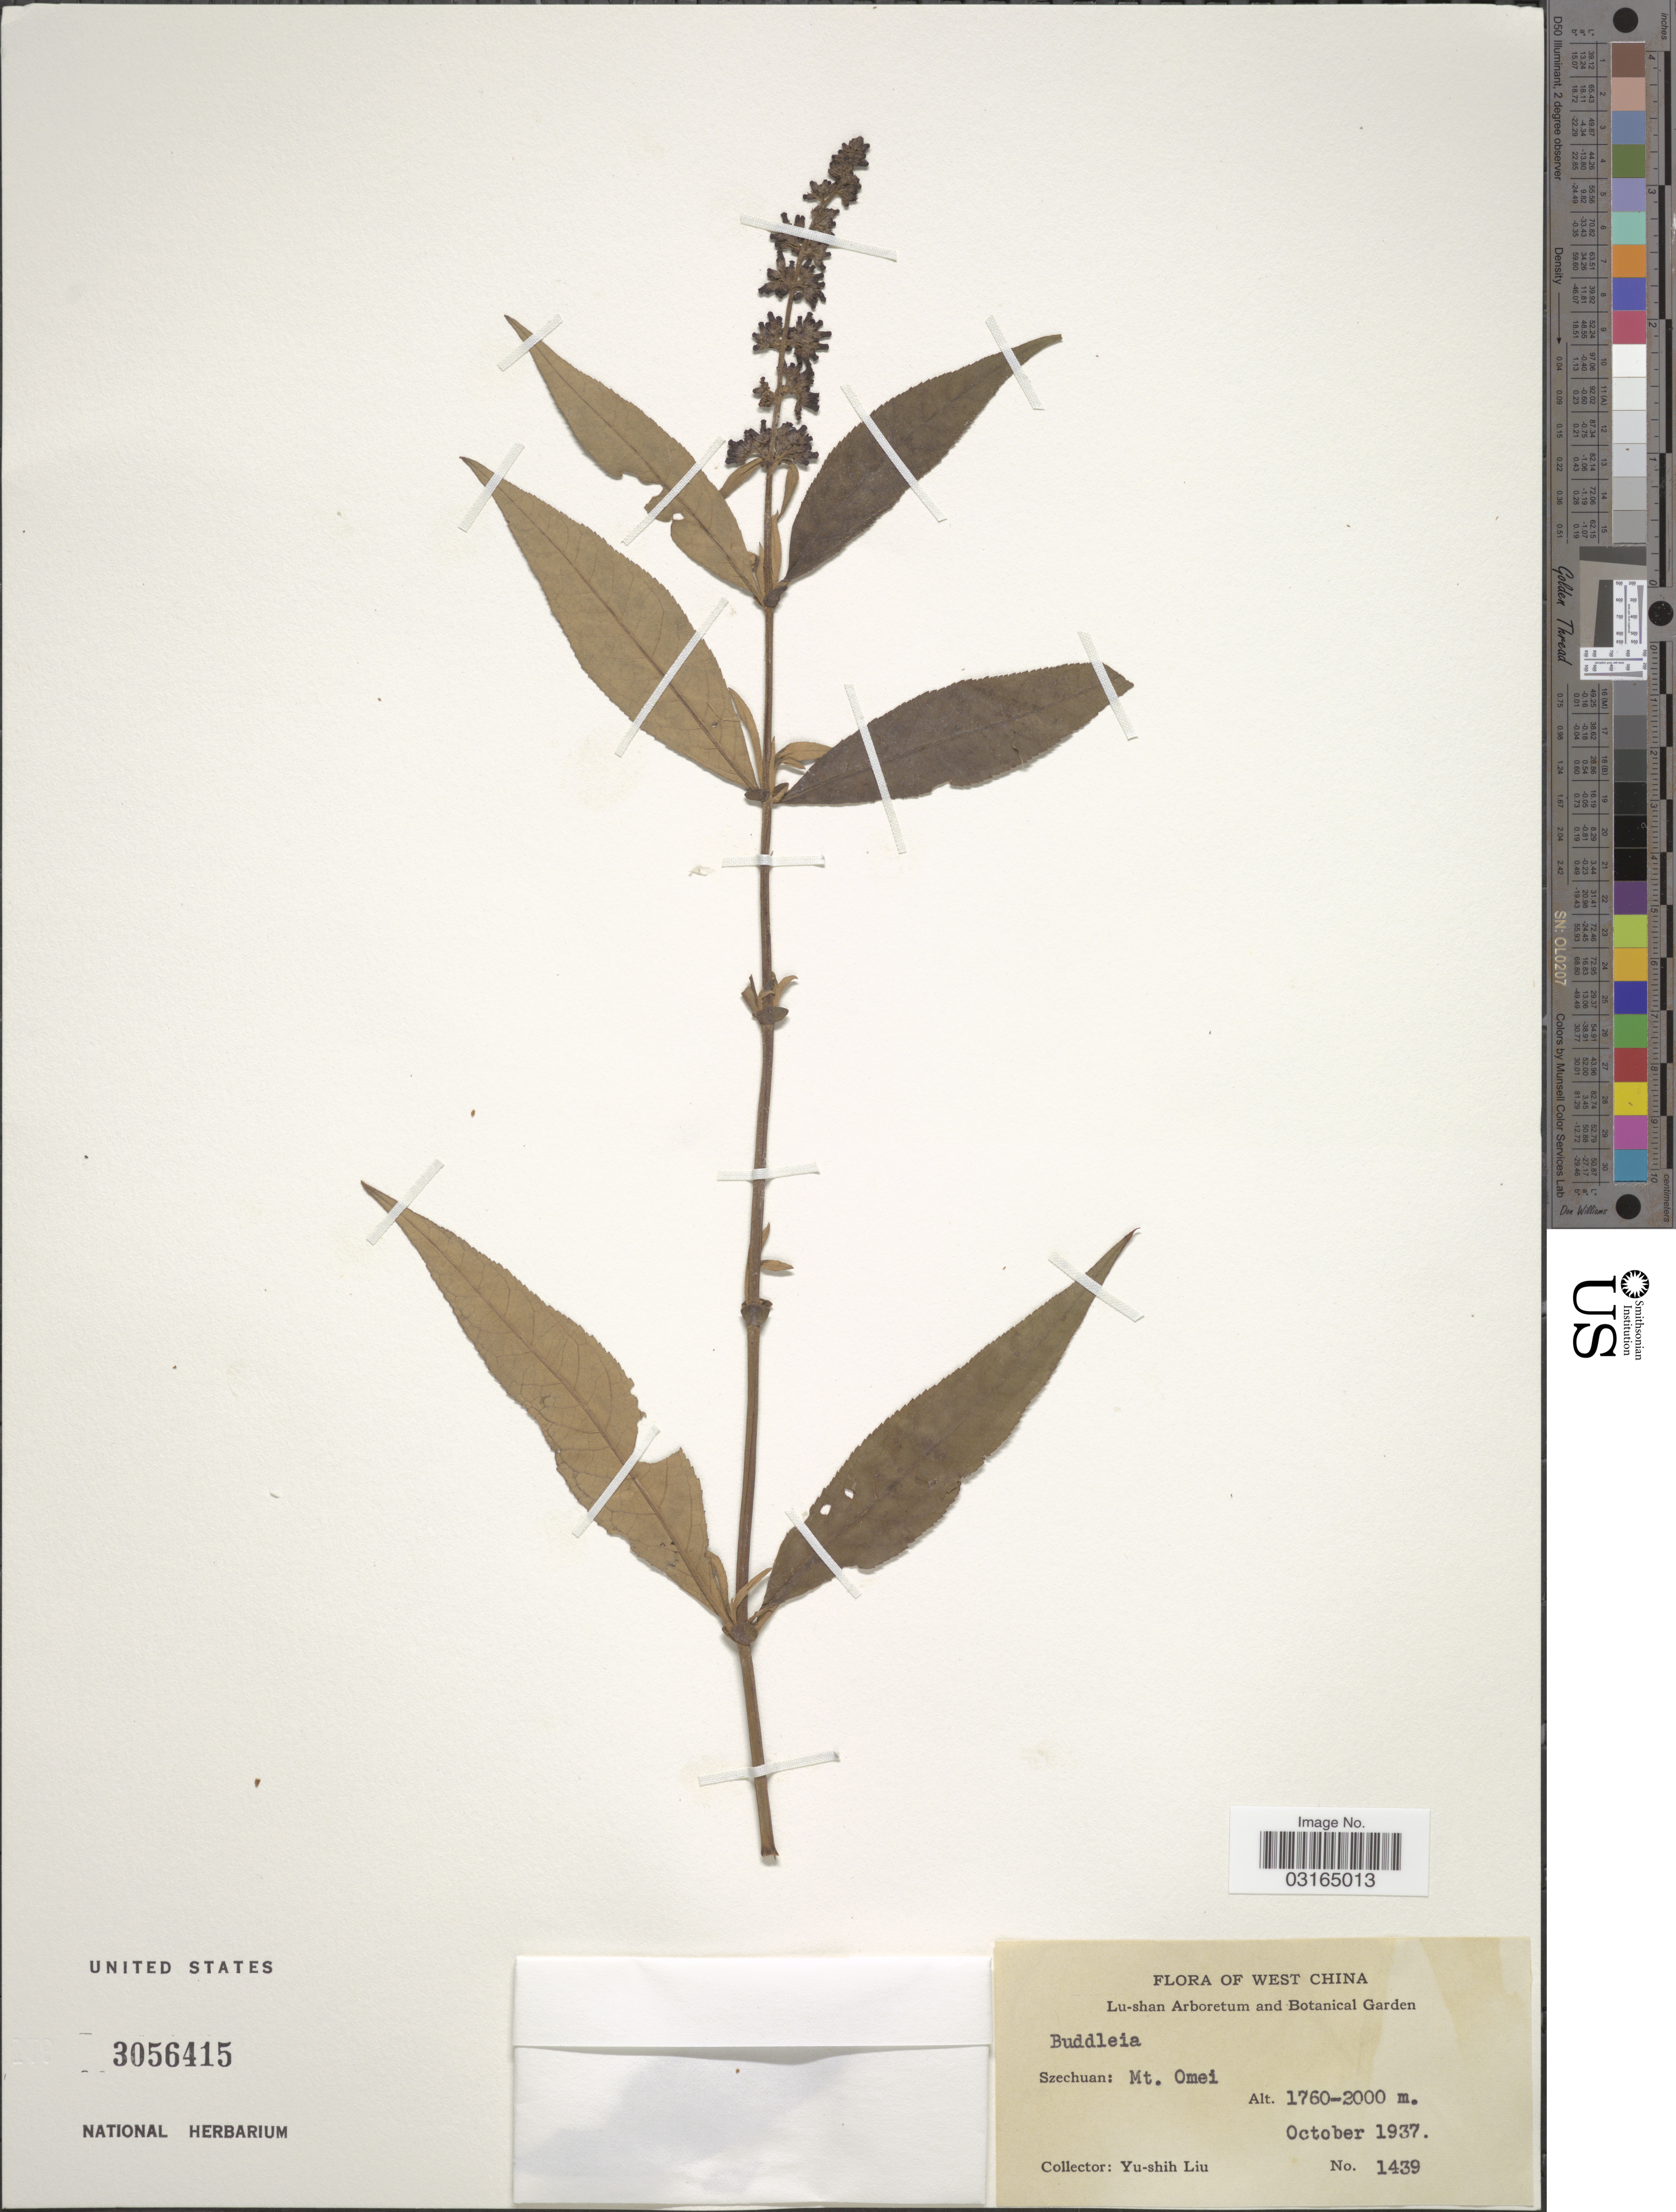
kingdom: Plantae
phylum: Tracheophyta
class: Magnoliopsida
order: Lamiales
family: Scrophulariaceae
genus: Buddleja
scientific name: Buddleja sp.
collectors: Y.-S. Liu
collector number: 1439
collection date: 1937-10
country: China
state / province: Sichuan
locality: West China. Szechuan: Mt. Omei.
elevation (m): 1760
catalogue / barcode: US 3056415